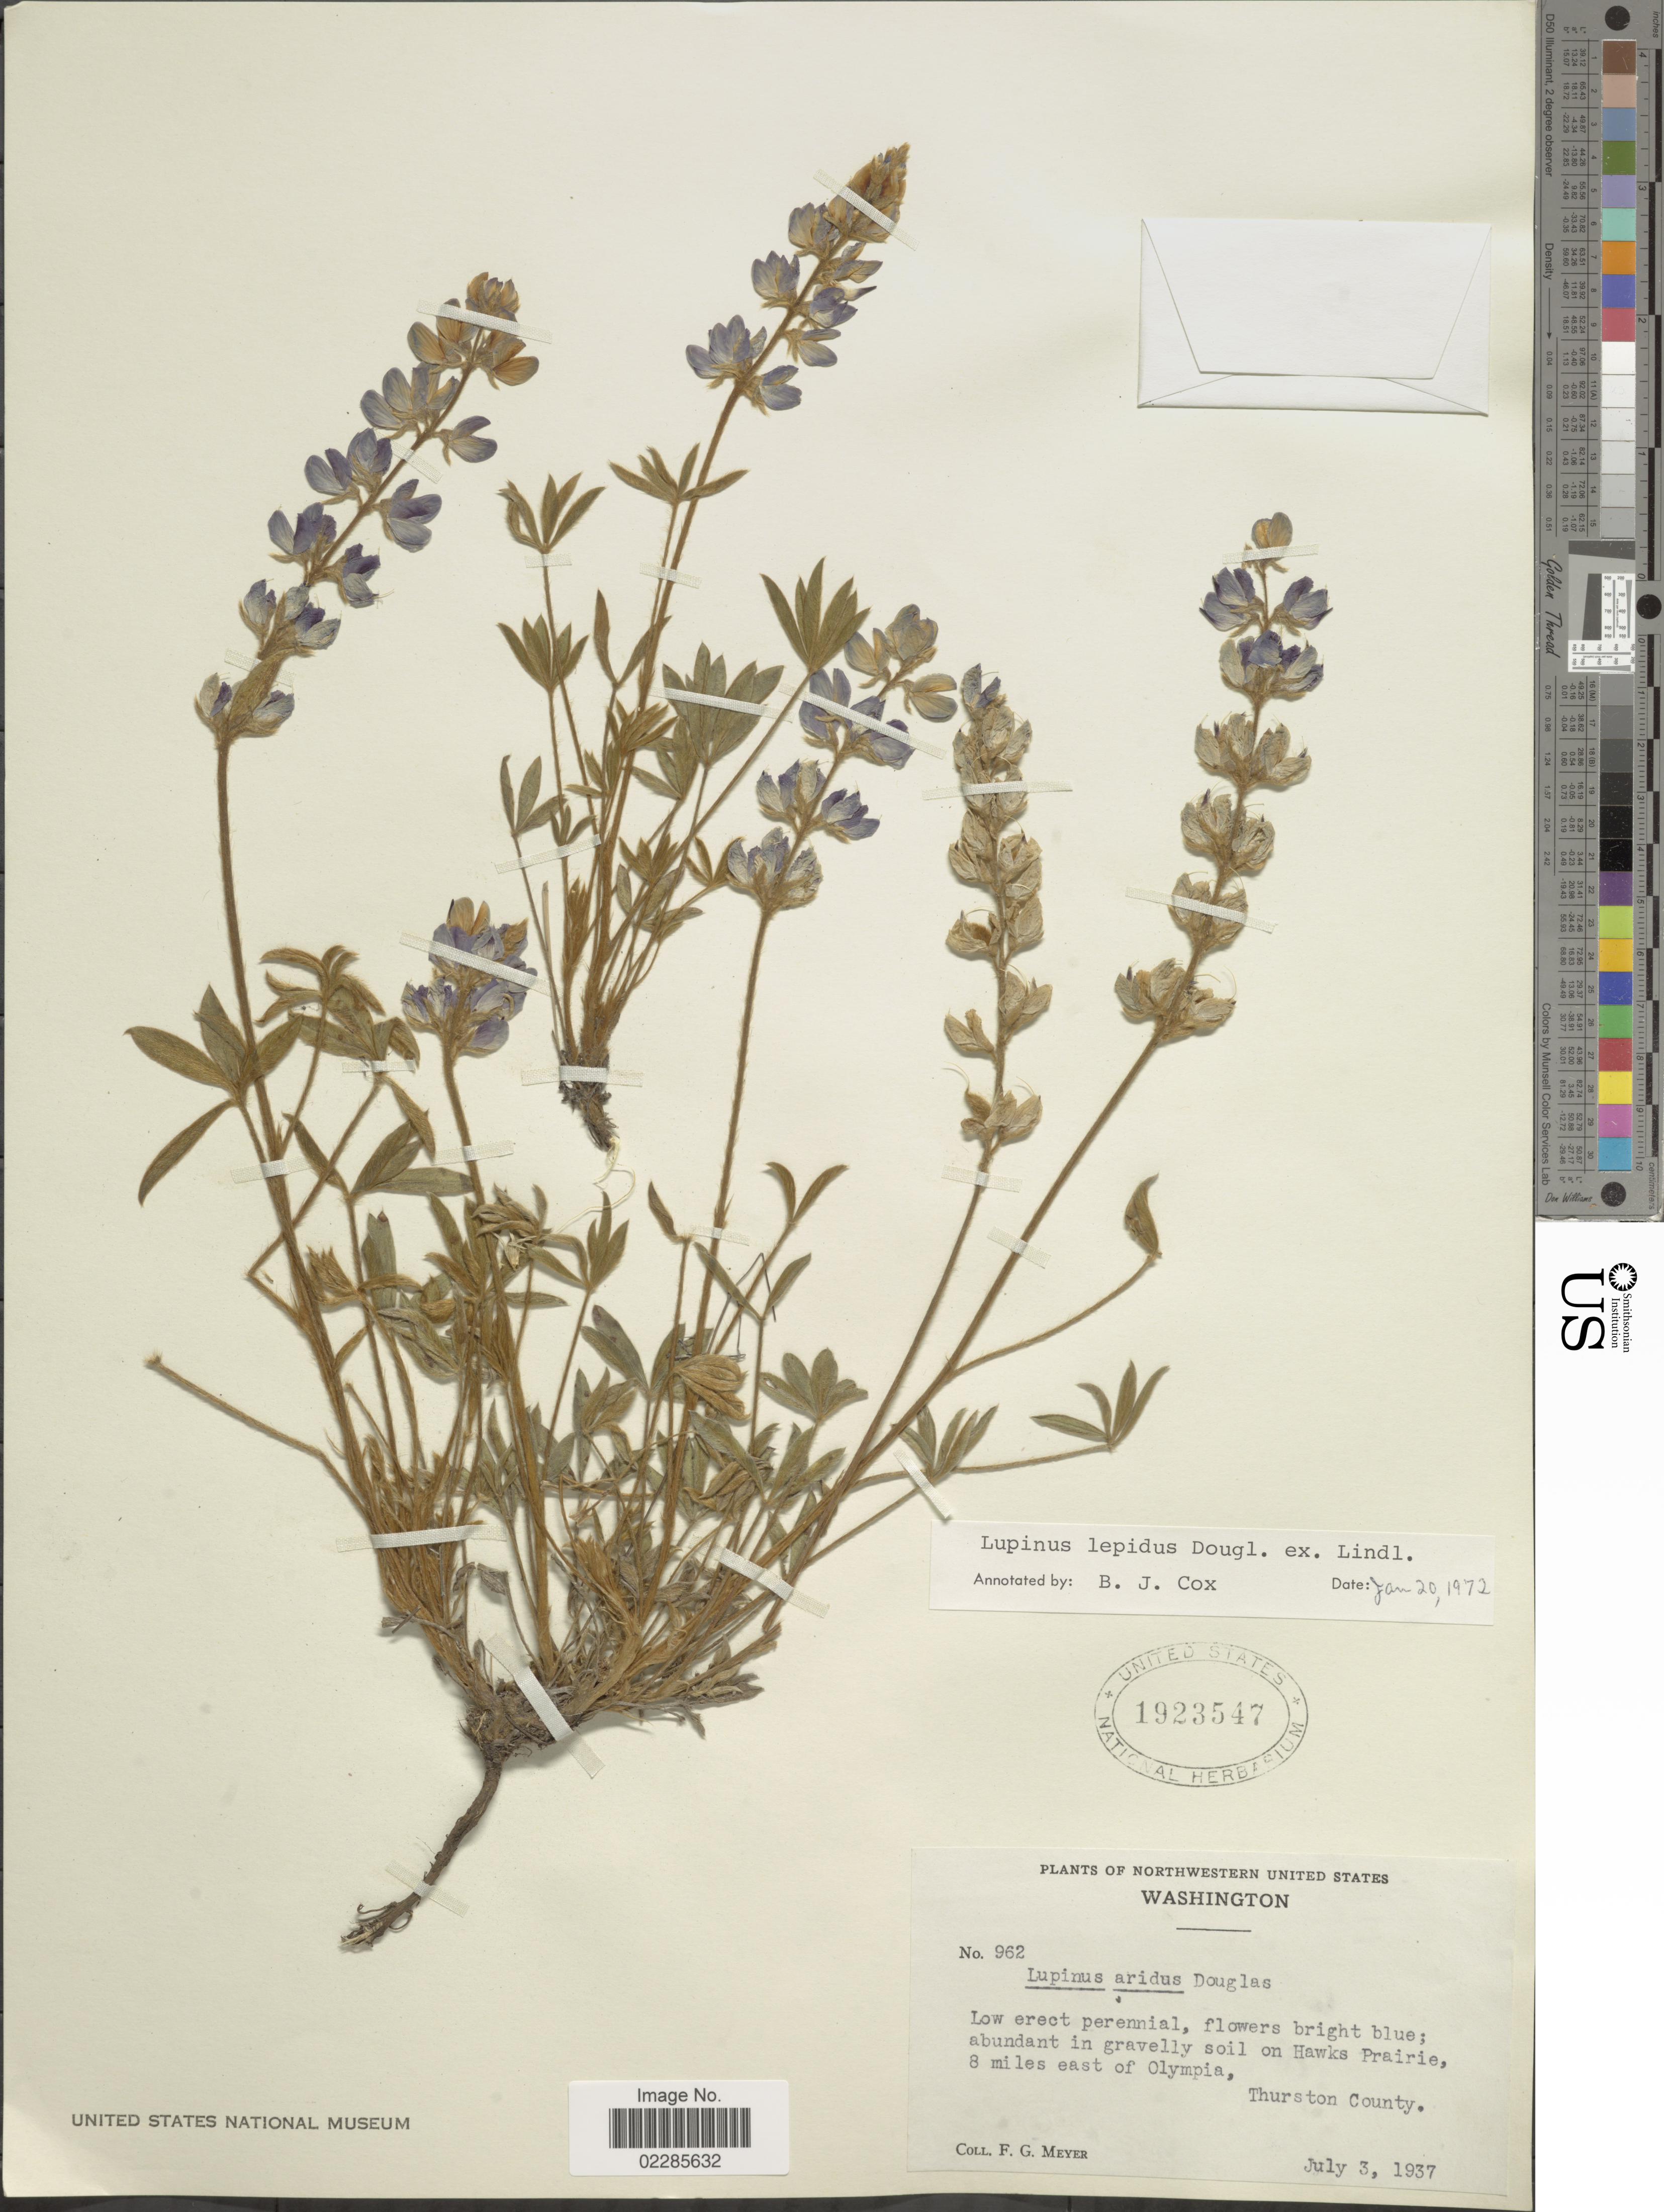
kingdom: Plantae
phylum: Tracheophyta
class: Magnoliopsida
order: Fabales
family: Fabaceae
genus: Lupinus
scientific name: Lupinus lepidus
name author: Douglas ex Lindl.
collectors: F. G. Meyer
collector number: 962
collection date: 1937-07-03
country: United States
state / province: Washington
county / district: Thurston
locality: Northwestern United States, abundant in gravelly soil on Hawks Prairie, 8 miles east of Olympia, Thurston County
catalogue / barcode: US 1923547